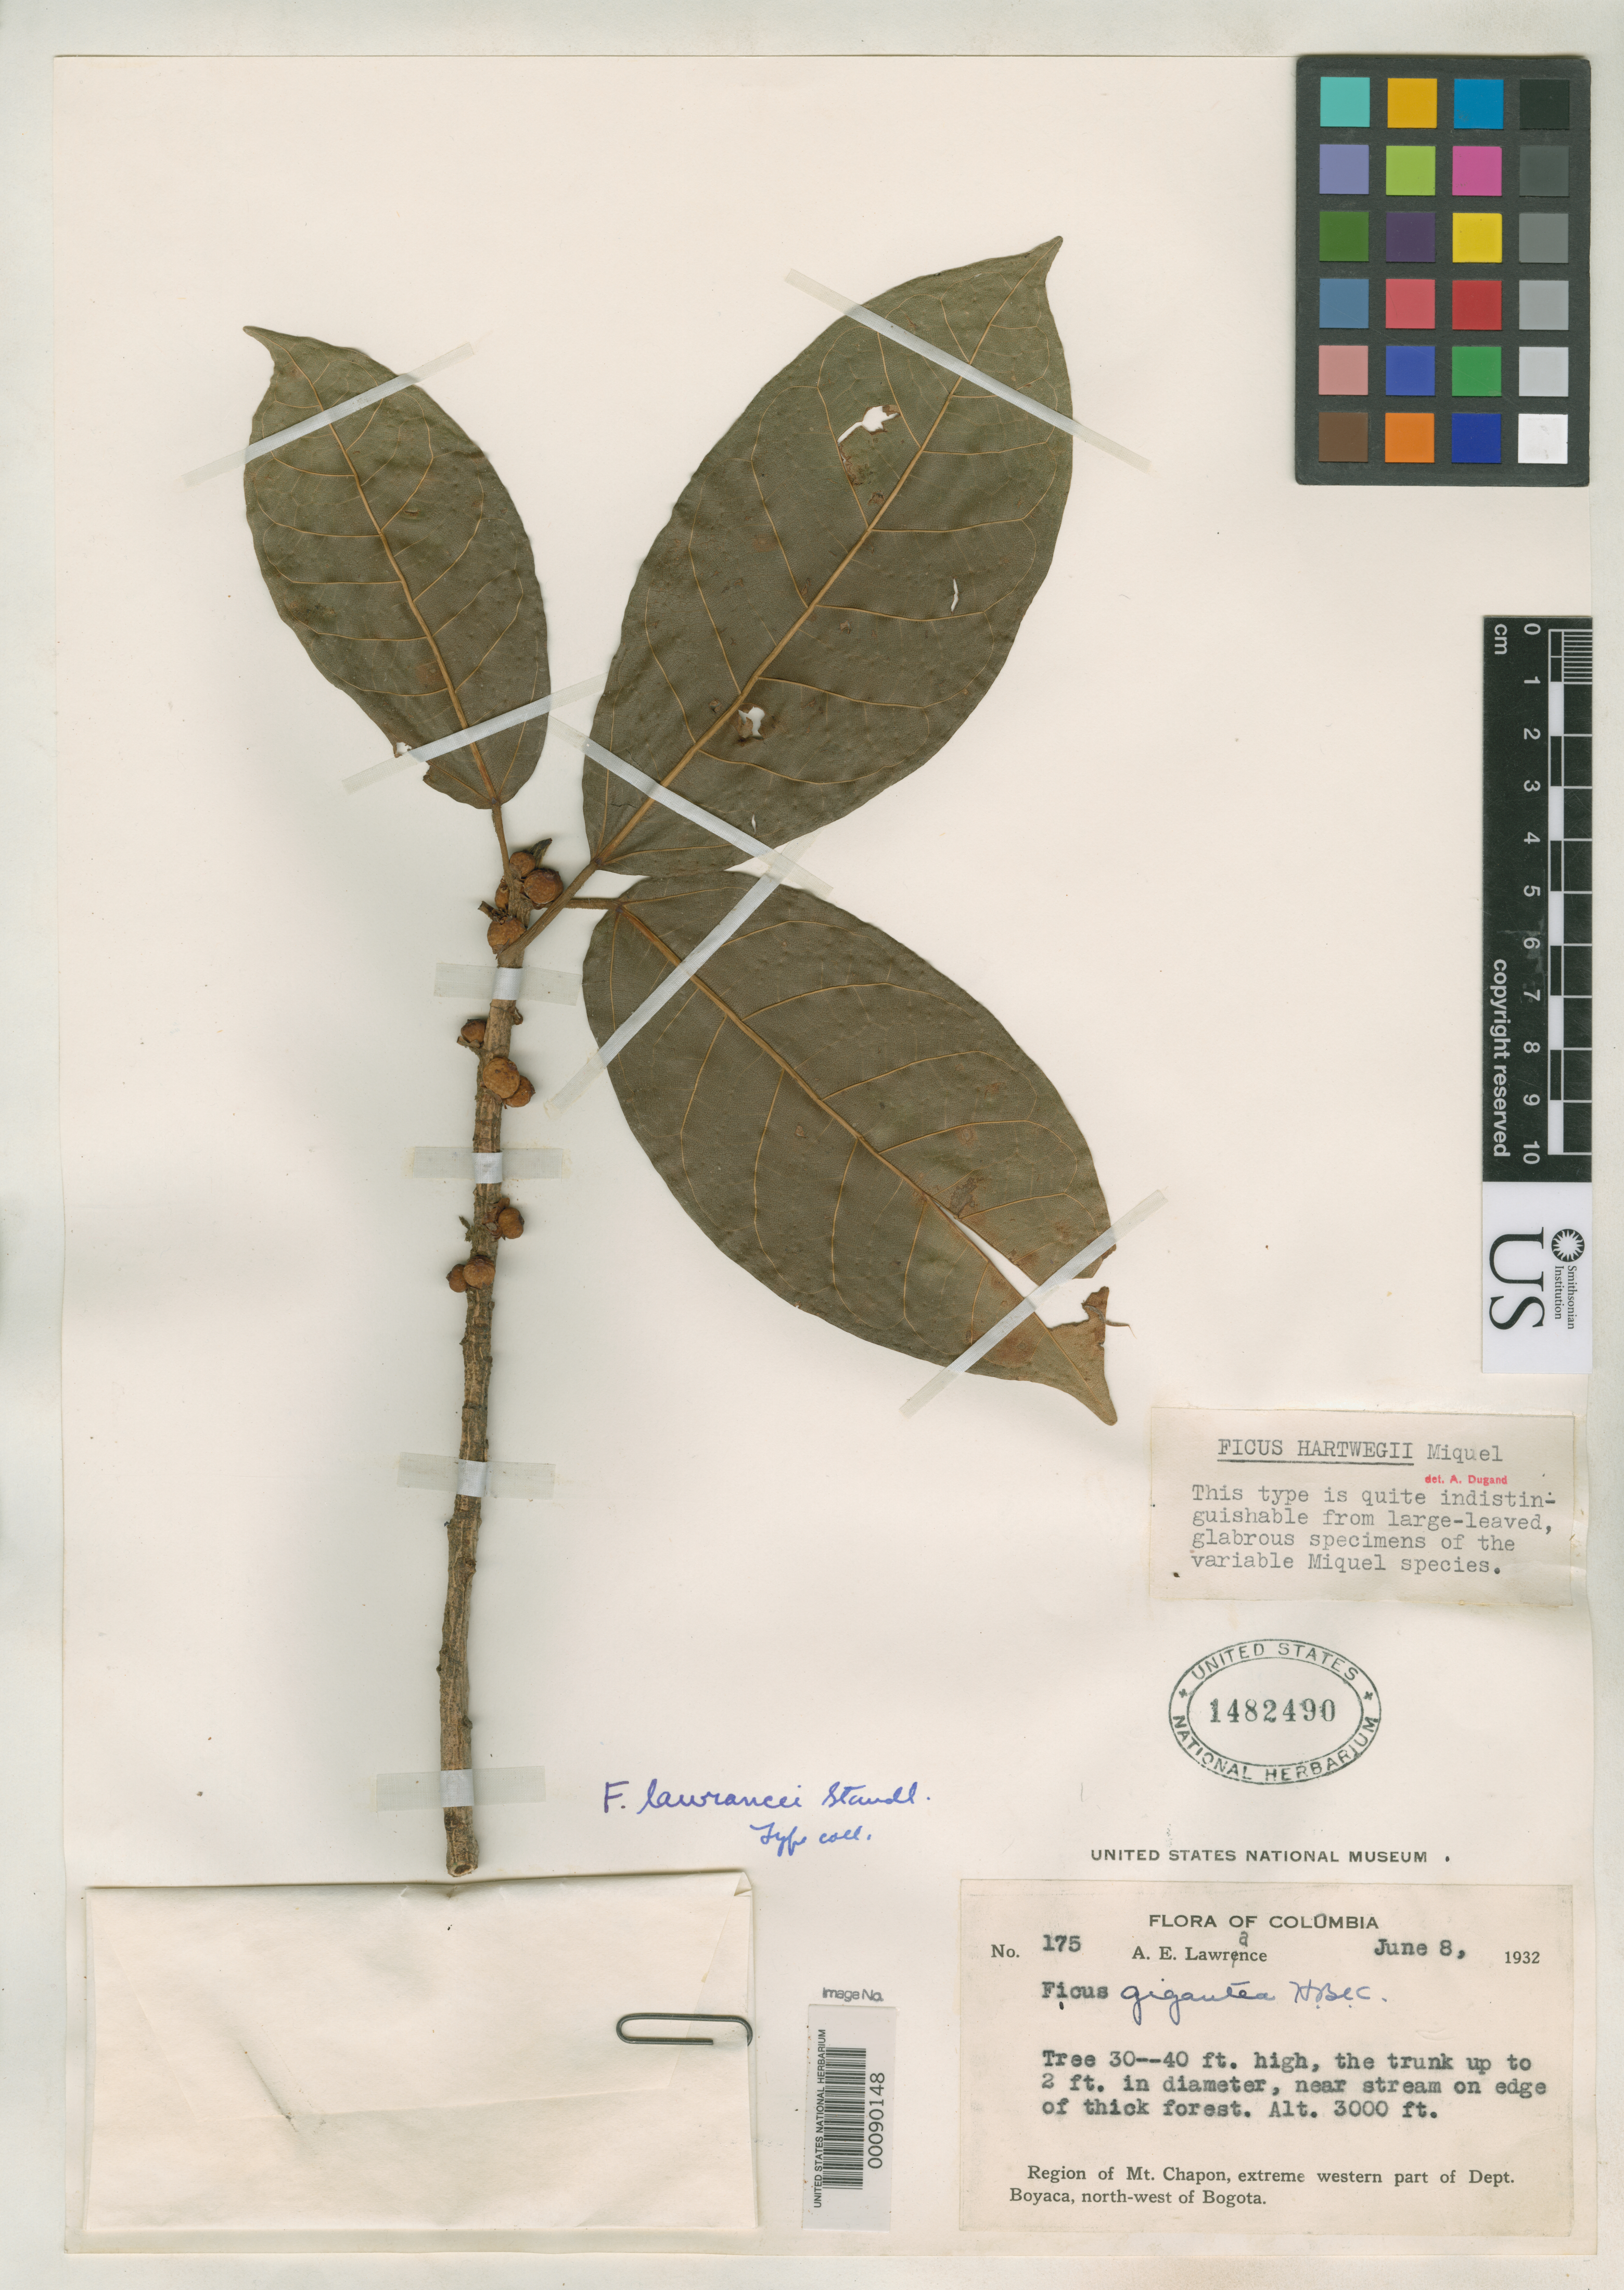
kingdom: Plantae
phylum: Tracheophyta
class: Magnoliopsida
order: Rosales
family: Moraceae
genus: Ficus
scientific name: Ficus lawrancei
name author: Standl.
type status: Isotype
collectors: A. Lawrance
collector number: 175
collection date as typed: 08 Jun 1932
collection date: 1932-06-08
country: Colombia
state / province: Boyacá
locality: Region of Mt. Chapon, NW of Bogota.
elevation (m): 914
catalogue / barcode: US 1482490